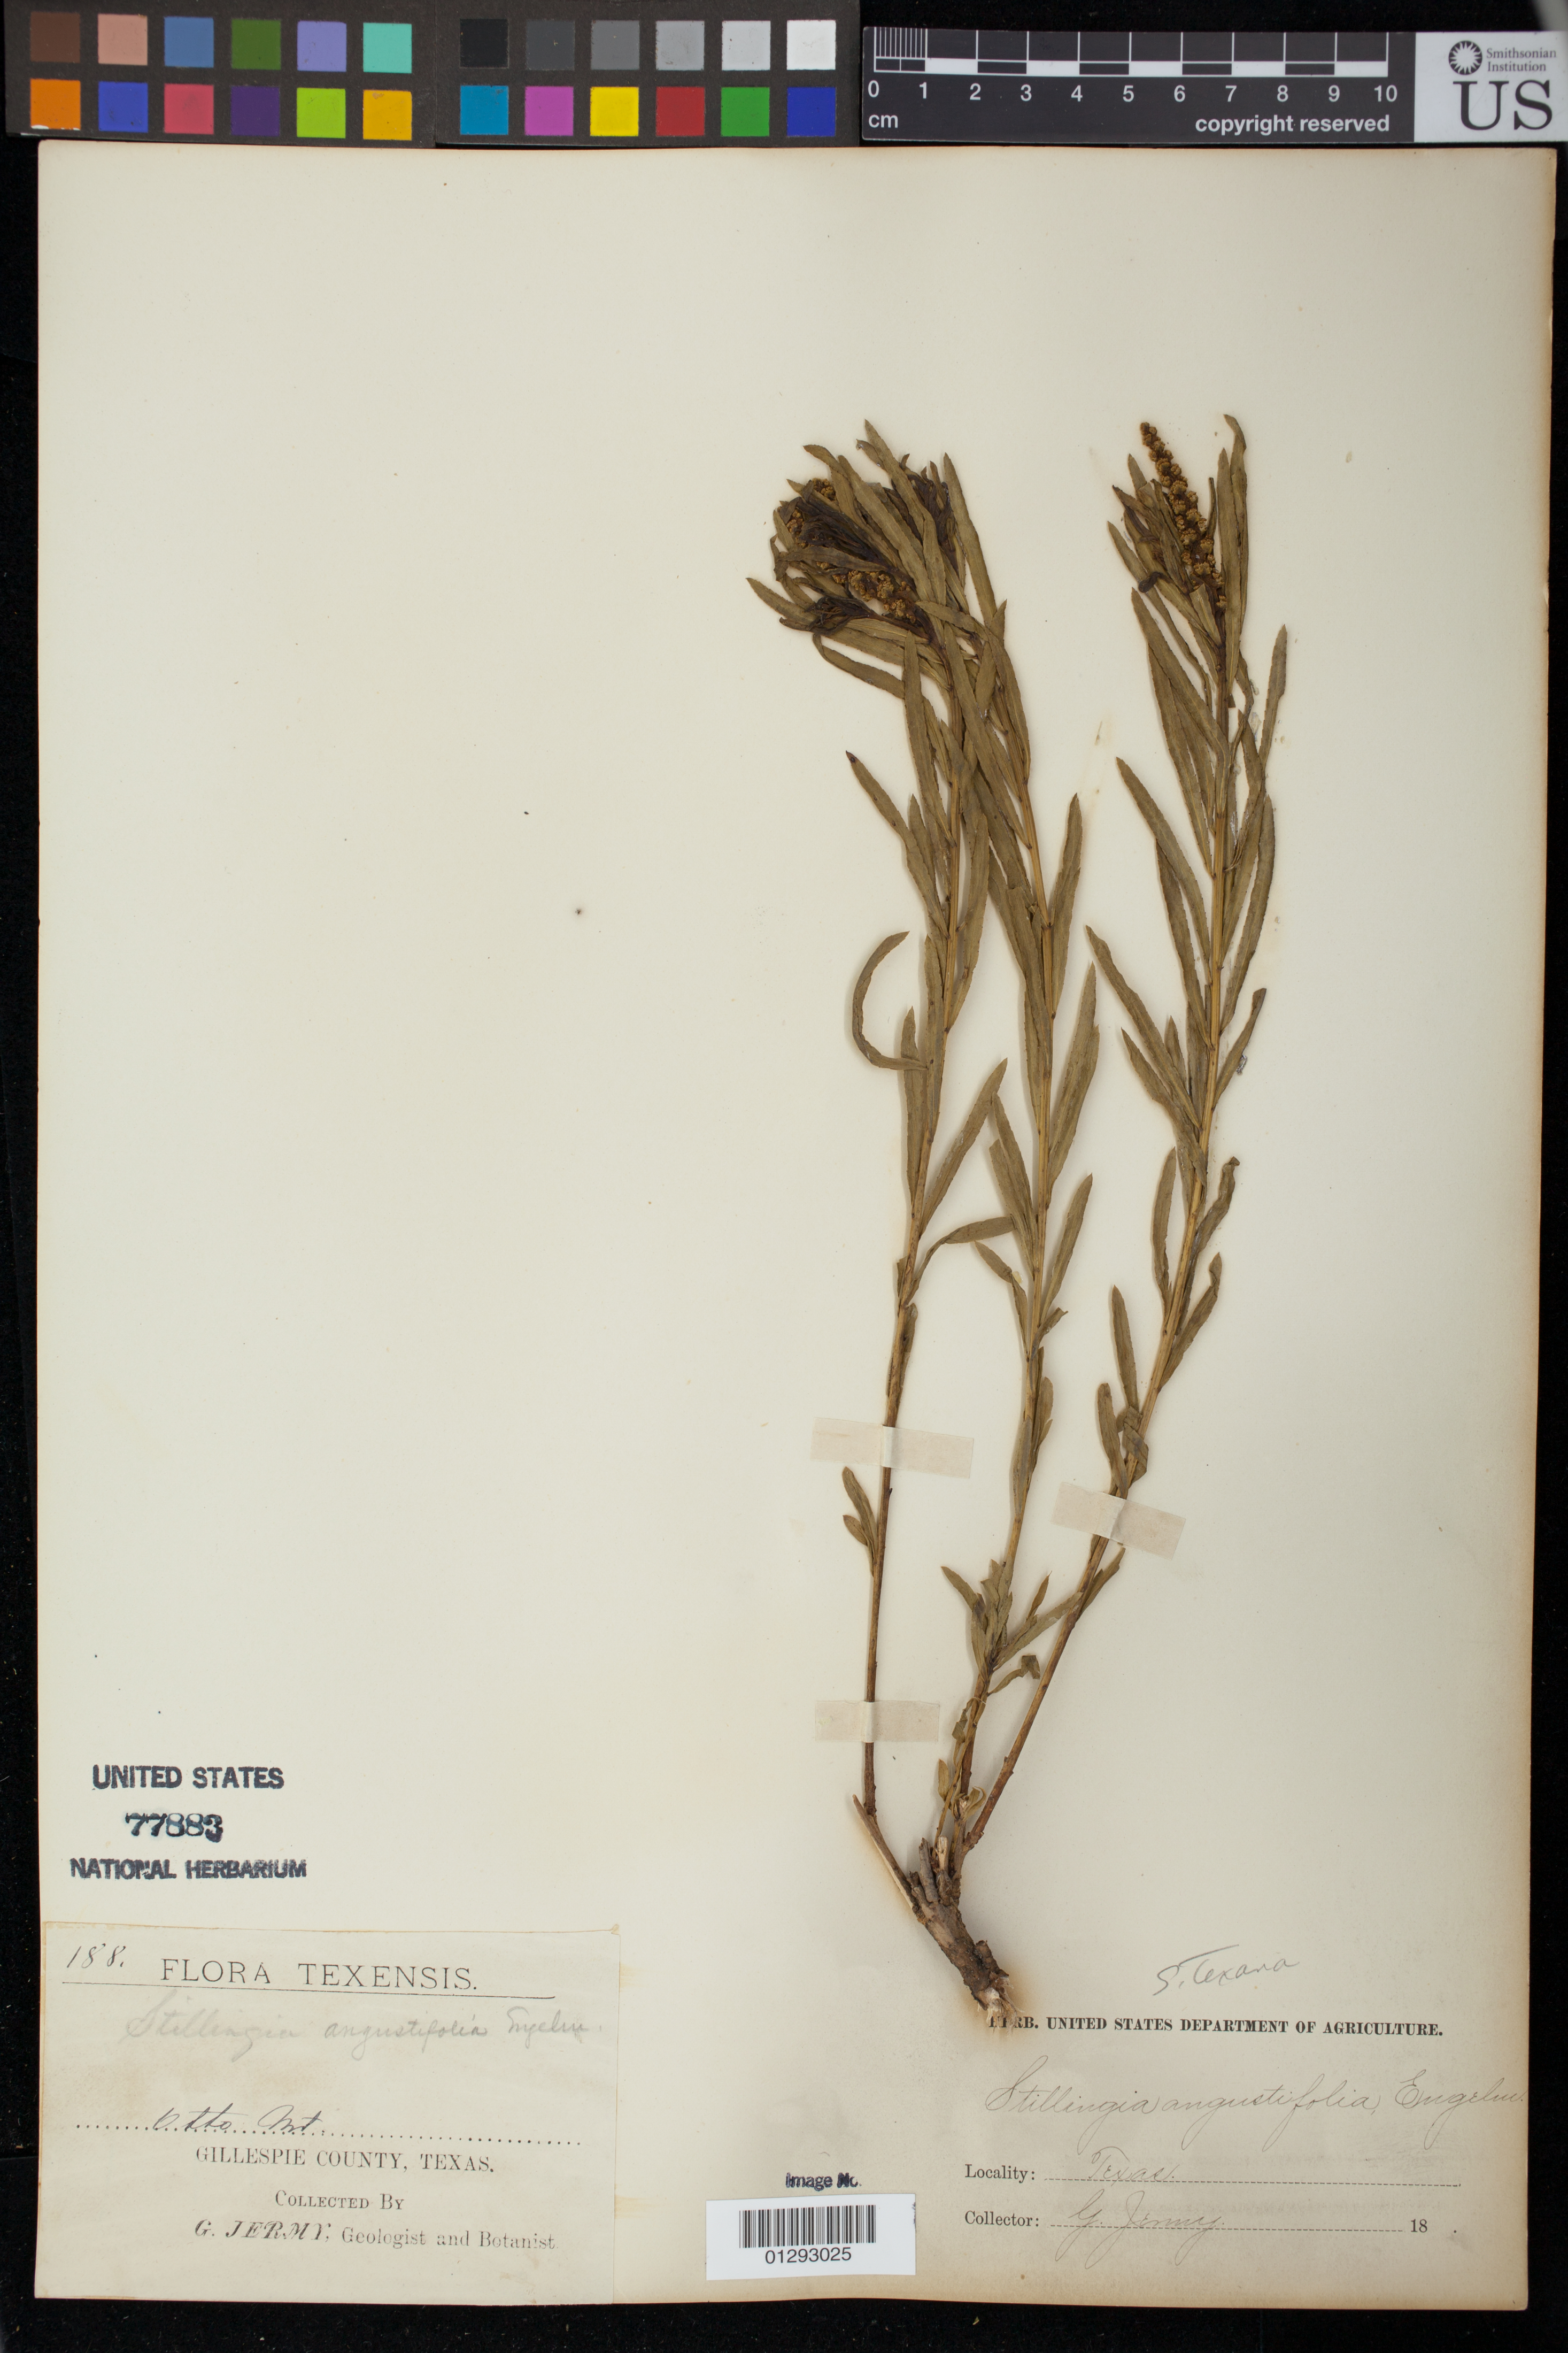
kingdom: Plantae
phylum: Tracheophyta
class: Magnoliopsida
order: Malpighiales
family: Euphorbiaceae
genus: Stillingia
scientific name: Stillingia texana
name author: I.M. Johnst.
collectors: G. Jermy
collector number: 188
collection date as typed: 18--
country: United States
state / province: Texas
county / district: Gillespie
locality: Otto Mt.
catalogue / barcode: US 77883